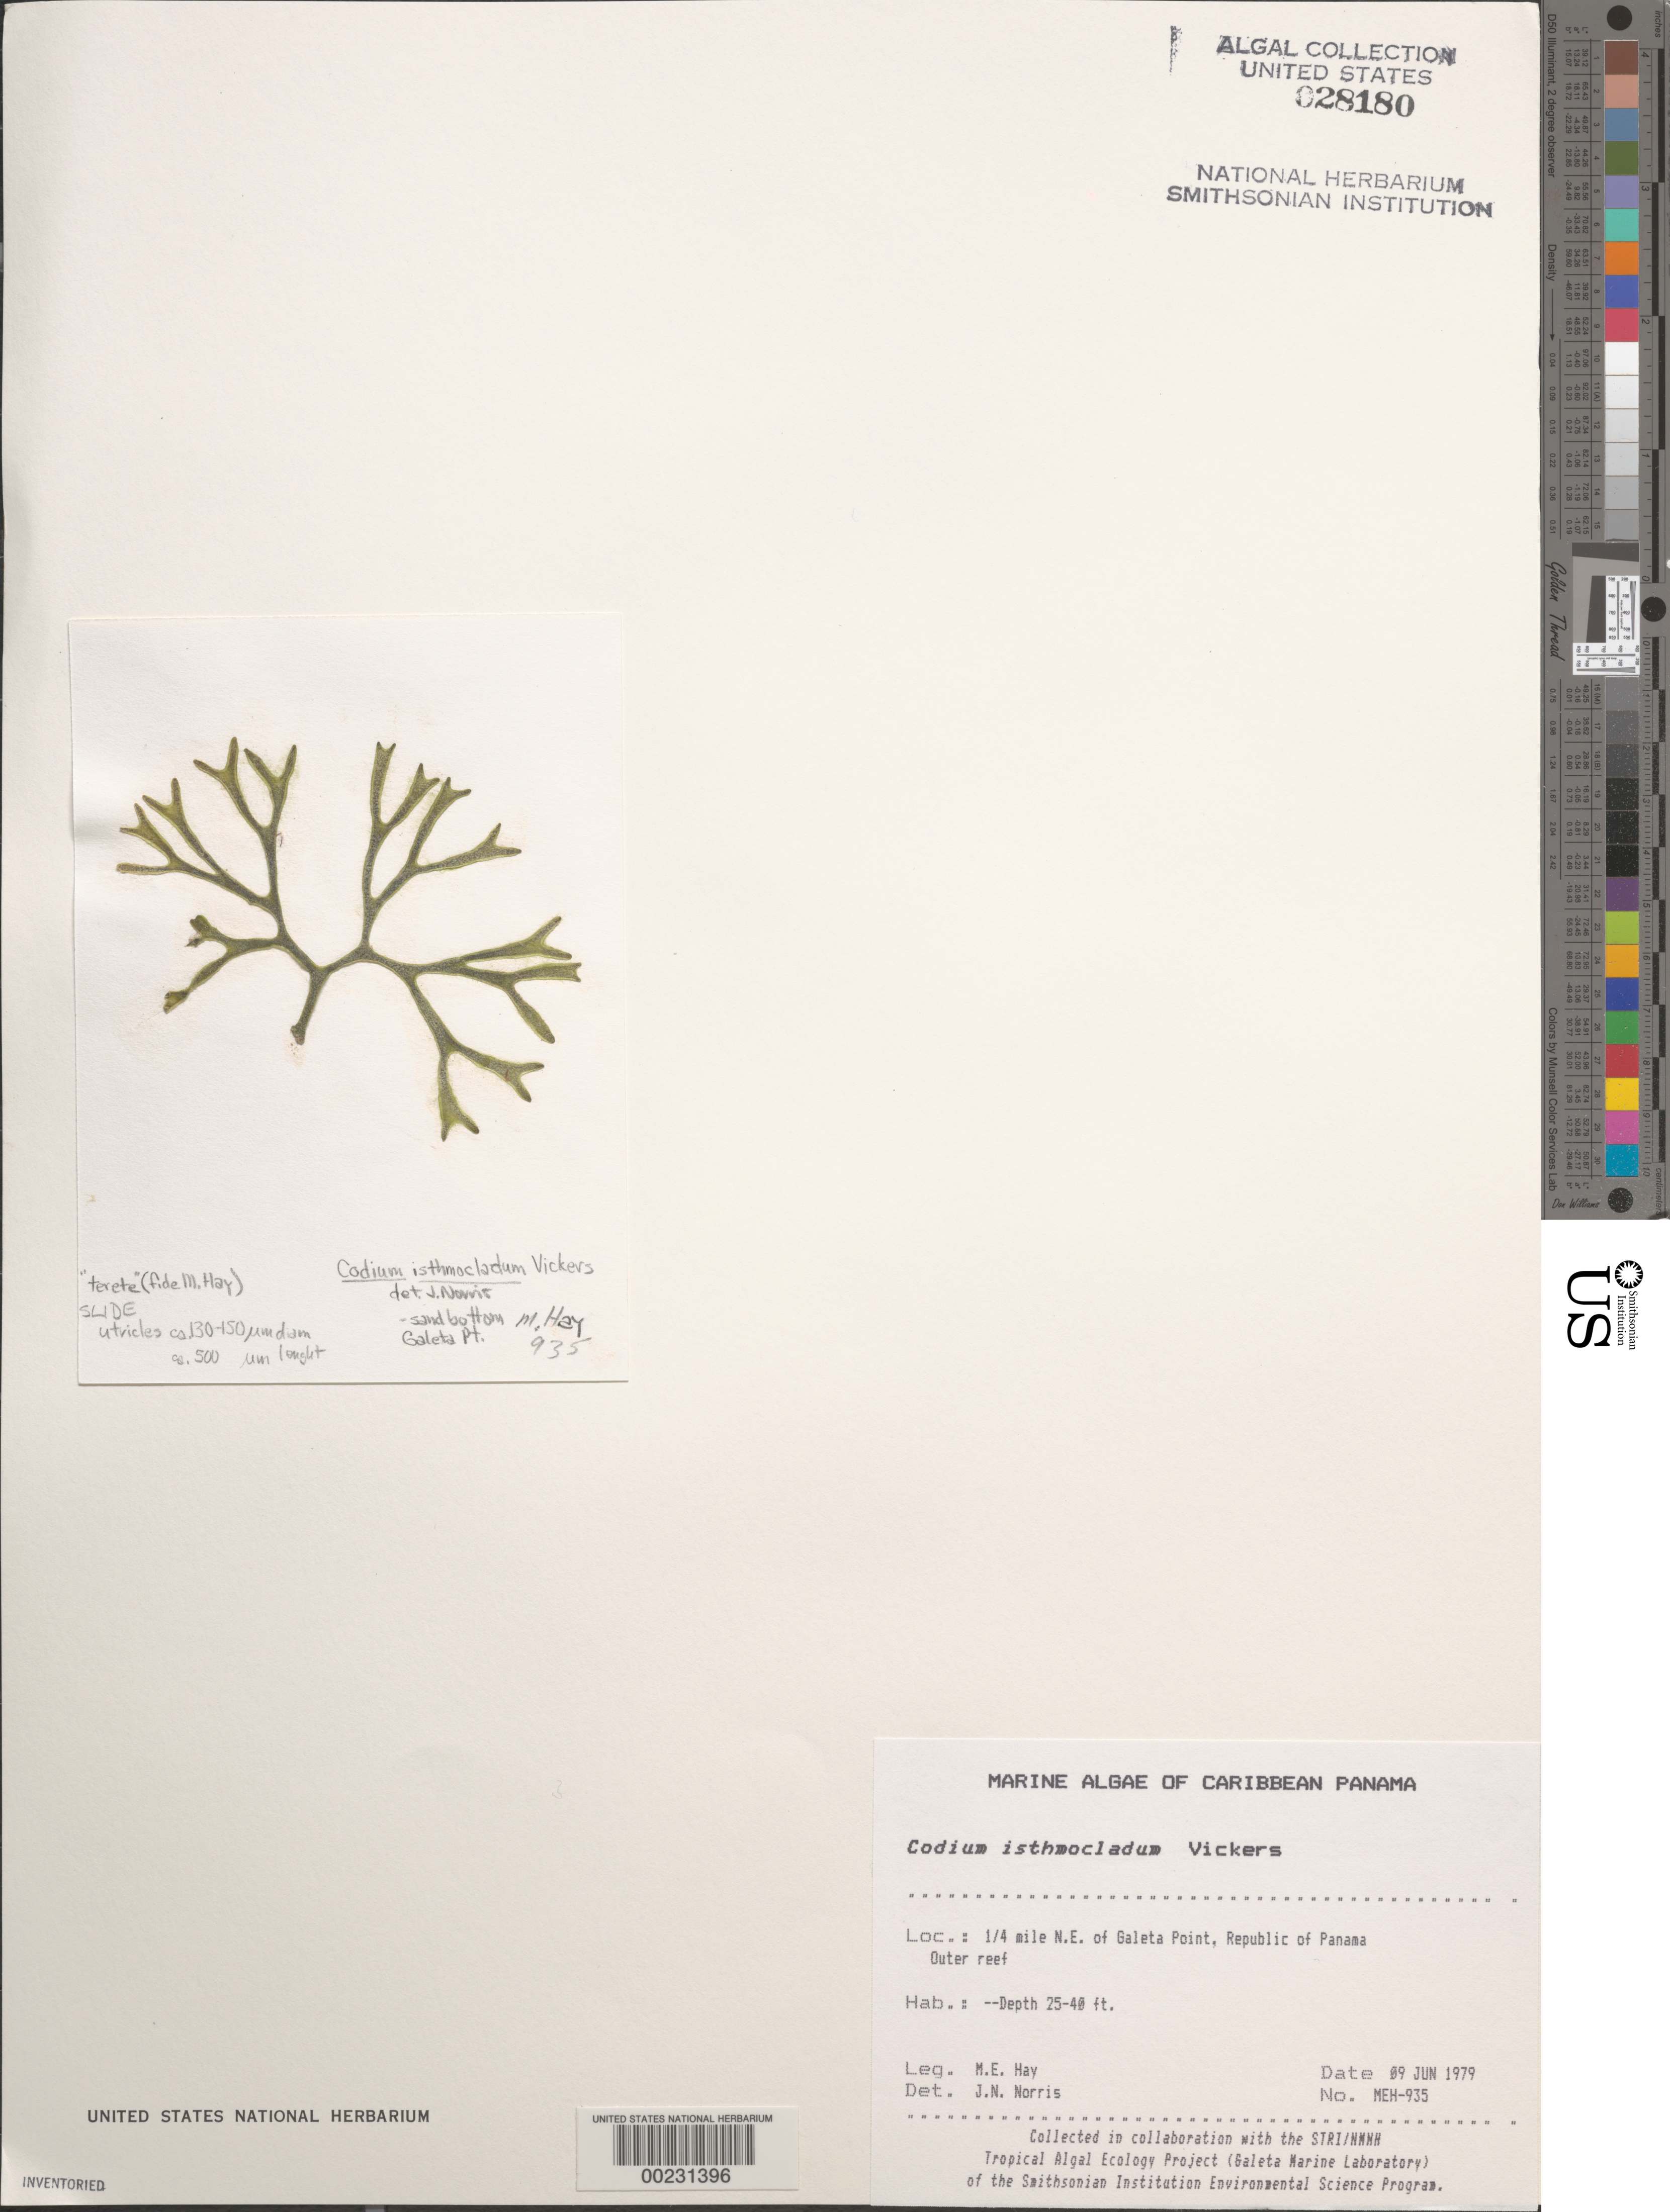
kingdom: Plantae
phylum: Chlorophyta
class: Ulvophyceae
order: Bryopsidales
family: Codiaceae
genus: Codium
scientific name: Codium isthmocladum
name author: Vickers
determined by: Norris, James N.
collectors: M. E. Hay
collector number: MEH-935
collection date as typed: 09 Jun 1979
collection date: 1979-06-09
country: Panama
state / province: Colón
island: Galeta Island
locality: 0.25 mile northeast of Galeta Point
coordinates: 9 24'18"N, 79 51'48.5"W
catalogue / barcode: US 28180